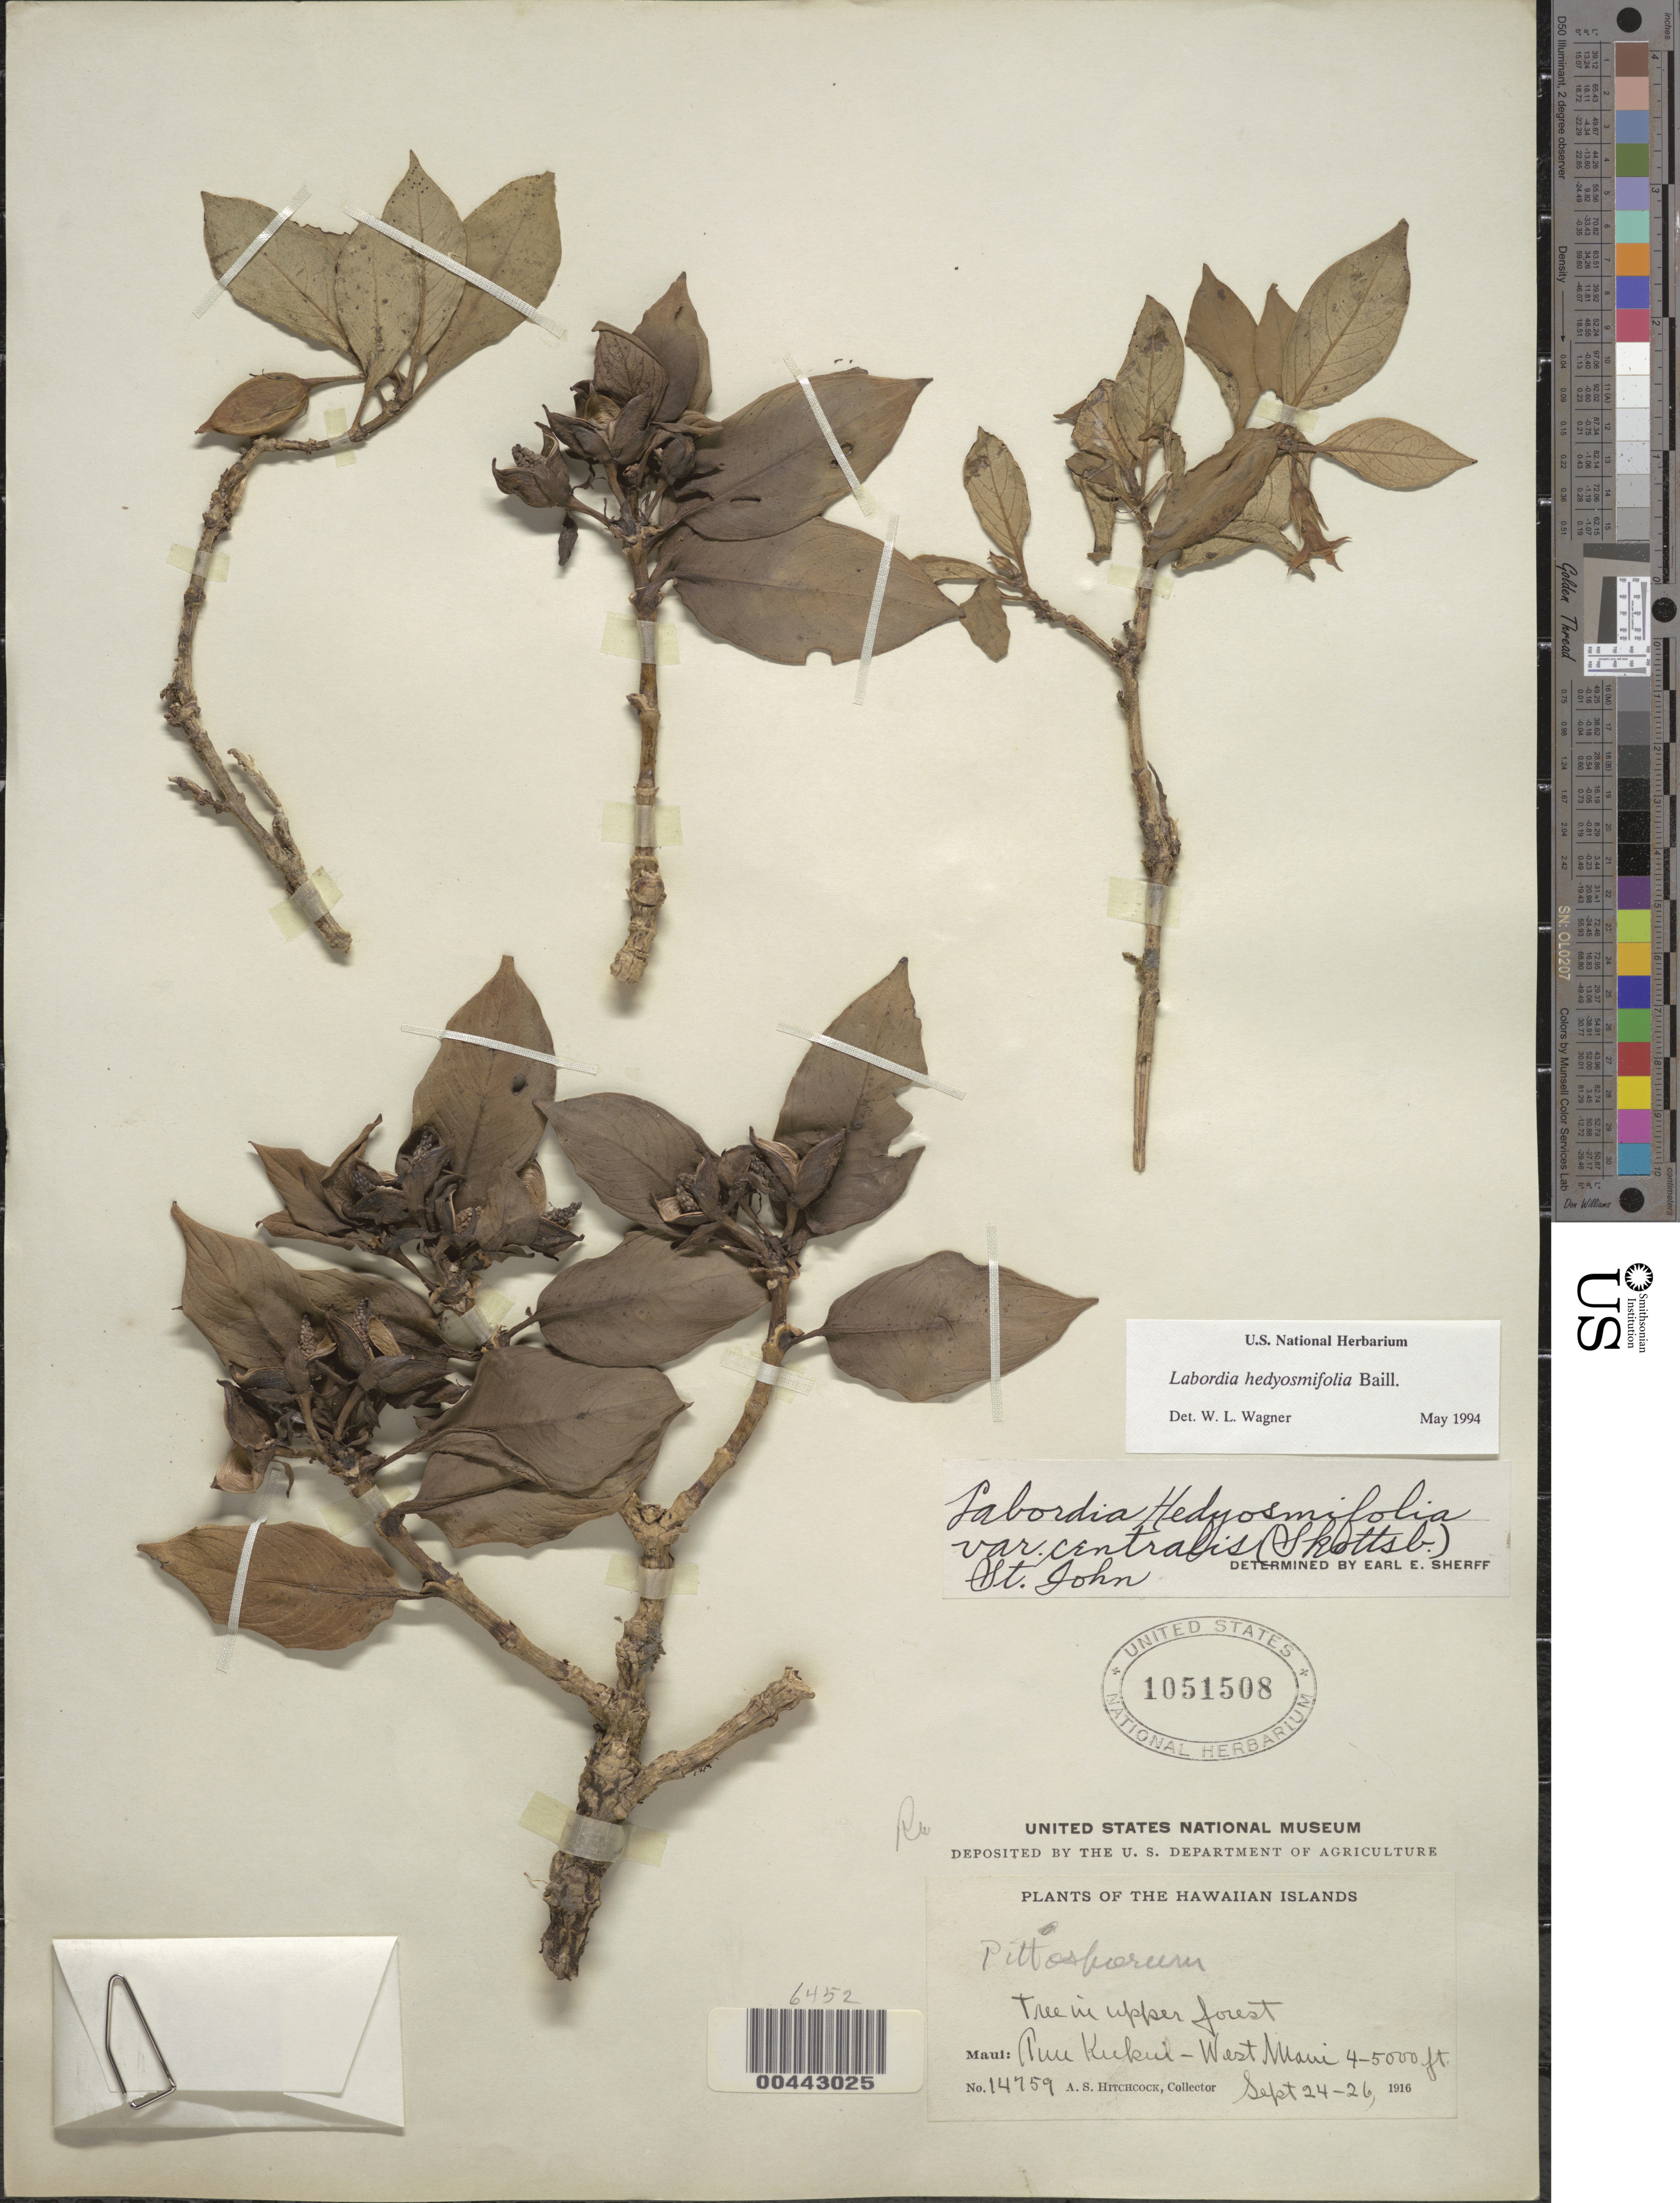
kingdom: Plantae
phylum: Tracheophyta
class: Magnoliopsida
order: Gentianales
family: Loganiaceae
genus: Geniostoma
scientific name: Geniostoma hedyosmifolium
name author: (Baill.) Byng & Christenh.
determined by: Wagner, W. L., (BOT), Smithsonian Institution - National Museum of Natural History (UNITED STATES)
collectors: A. S. Hitchcock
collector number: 14759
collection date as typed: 24 Sep 1916 to 26 Sep 1916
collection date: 1916-09-24/1916-09-26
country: United States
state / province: Hawaii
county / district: Maui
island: Maui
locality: Puu Kukui, West Maui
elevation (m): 1219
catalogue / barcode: US 1051508